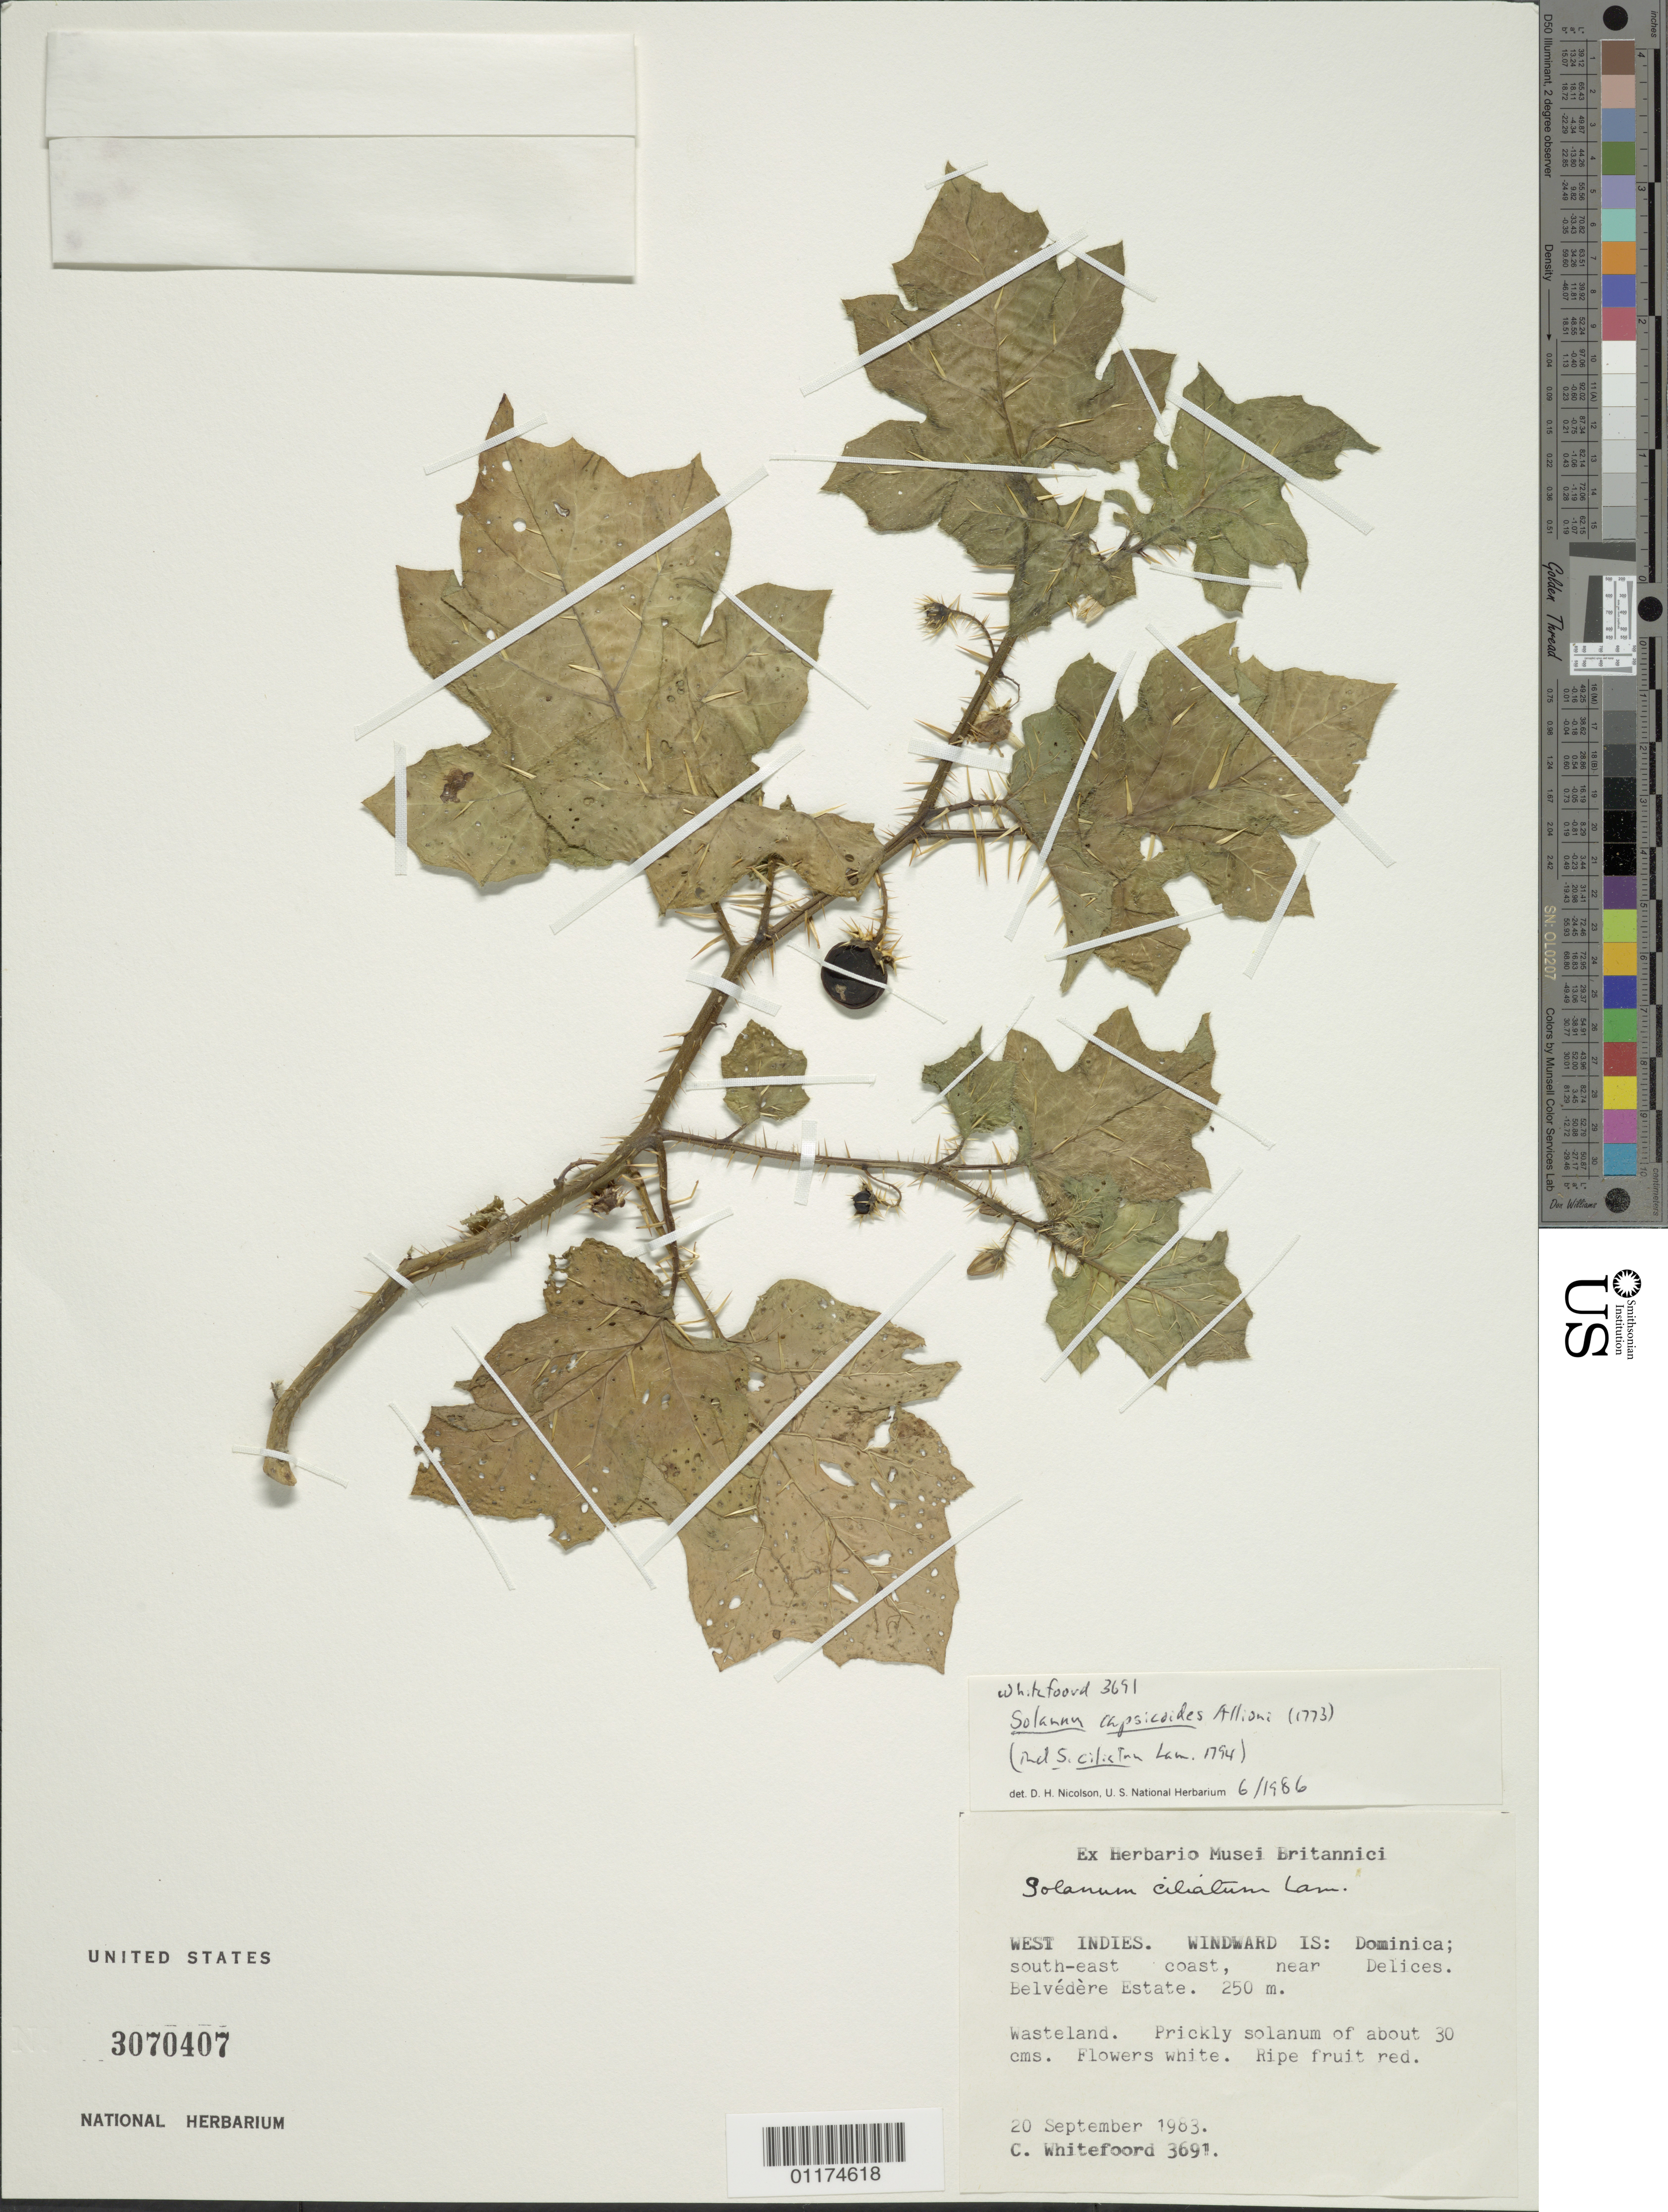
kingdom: Plantae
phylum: Tracheophyta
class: Magnoliopsida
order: Solanales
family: Solanaceae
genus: Solanum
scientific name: Solanum capsicoides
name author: All.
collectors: C. Whitefoord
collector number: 3691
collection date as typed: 20 Sep 1983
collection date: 1983-09-20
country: Dominica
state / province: St. Patrick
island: Dominica I.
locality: South-east coast, near Delices. Belvedere Estate.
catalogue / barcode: US 3070407